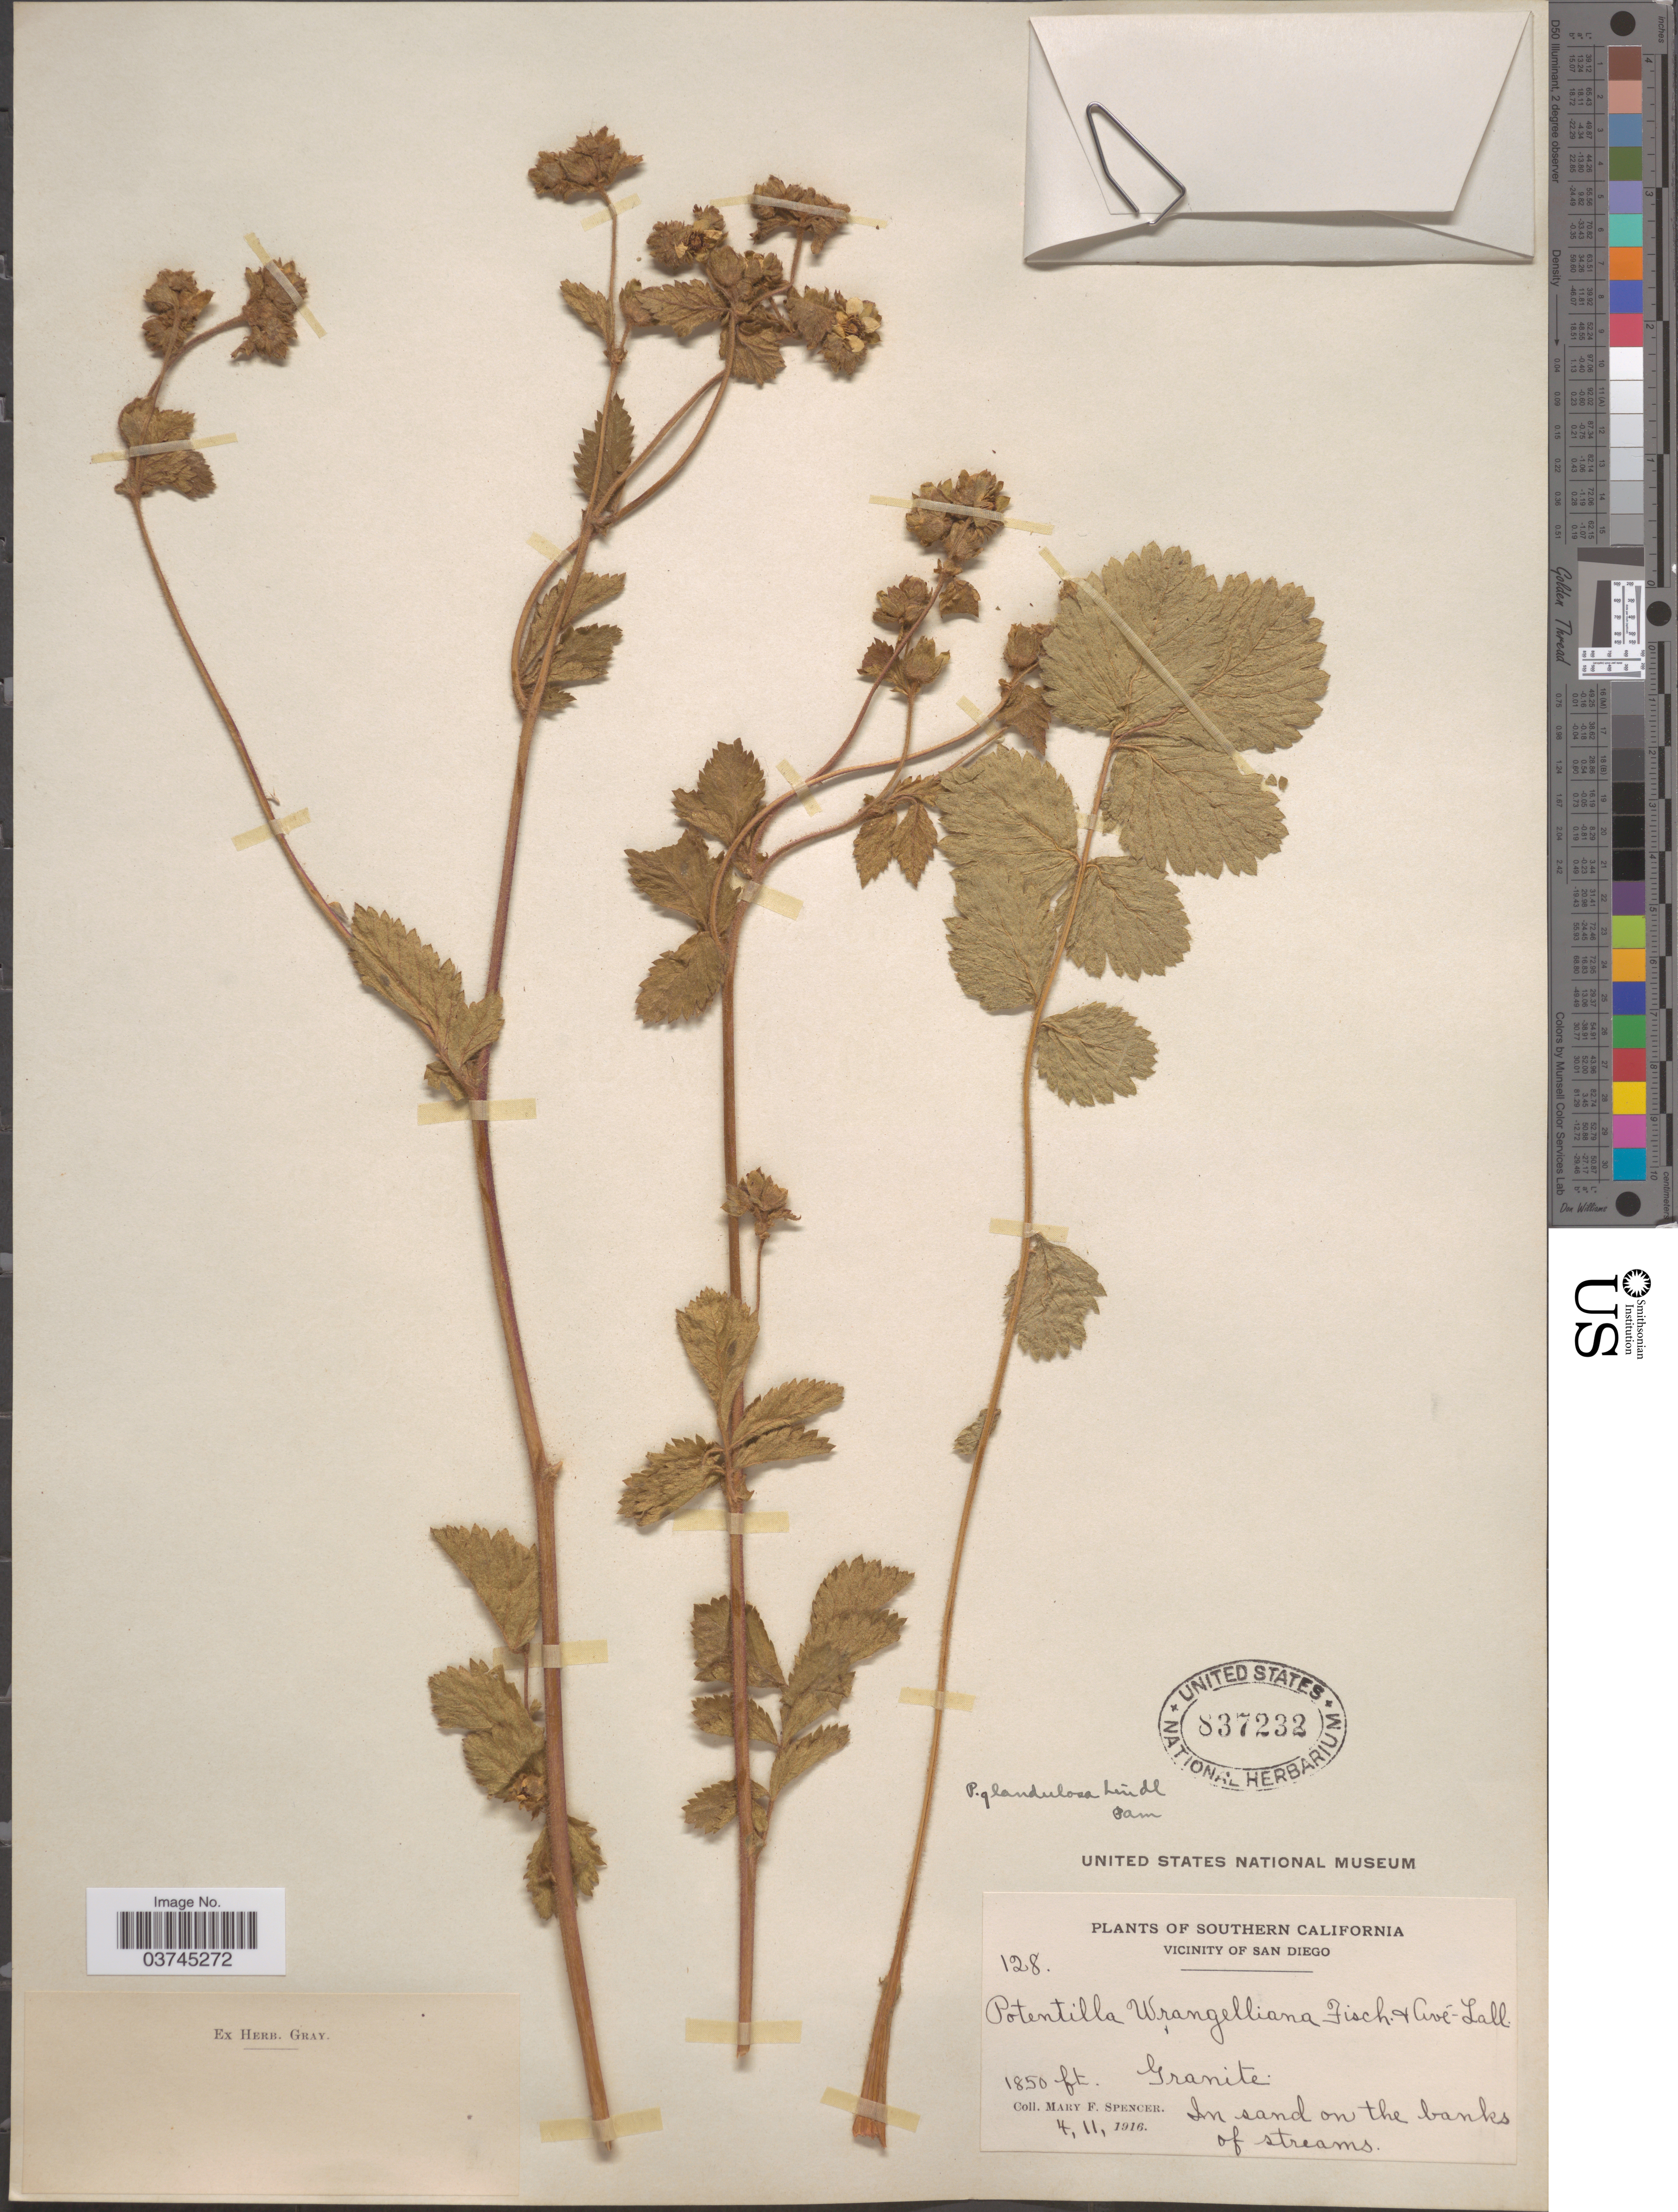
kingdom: Plantae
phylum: Tracheophyta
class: Magnoliopsida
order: Rosales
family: Rosaceae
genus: Drymocallis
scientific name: Drymocallis glandulosa var. wrangelliana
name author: (Greene) Ertter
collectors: M. Spencer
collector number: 128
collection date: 1916-04-11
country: United States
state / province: California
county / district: San Diego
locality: Southern California. Vicinity of San Diego.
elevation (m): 564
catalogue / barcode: US 837232